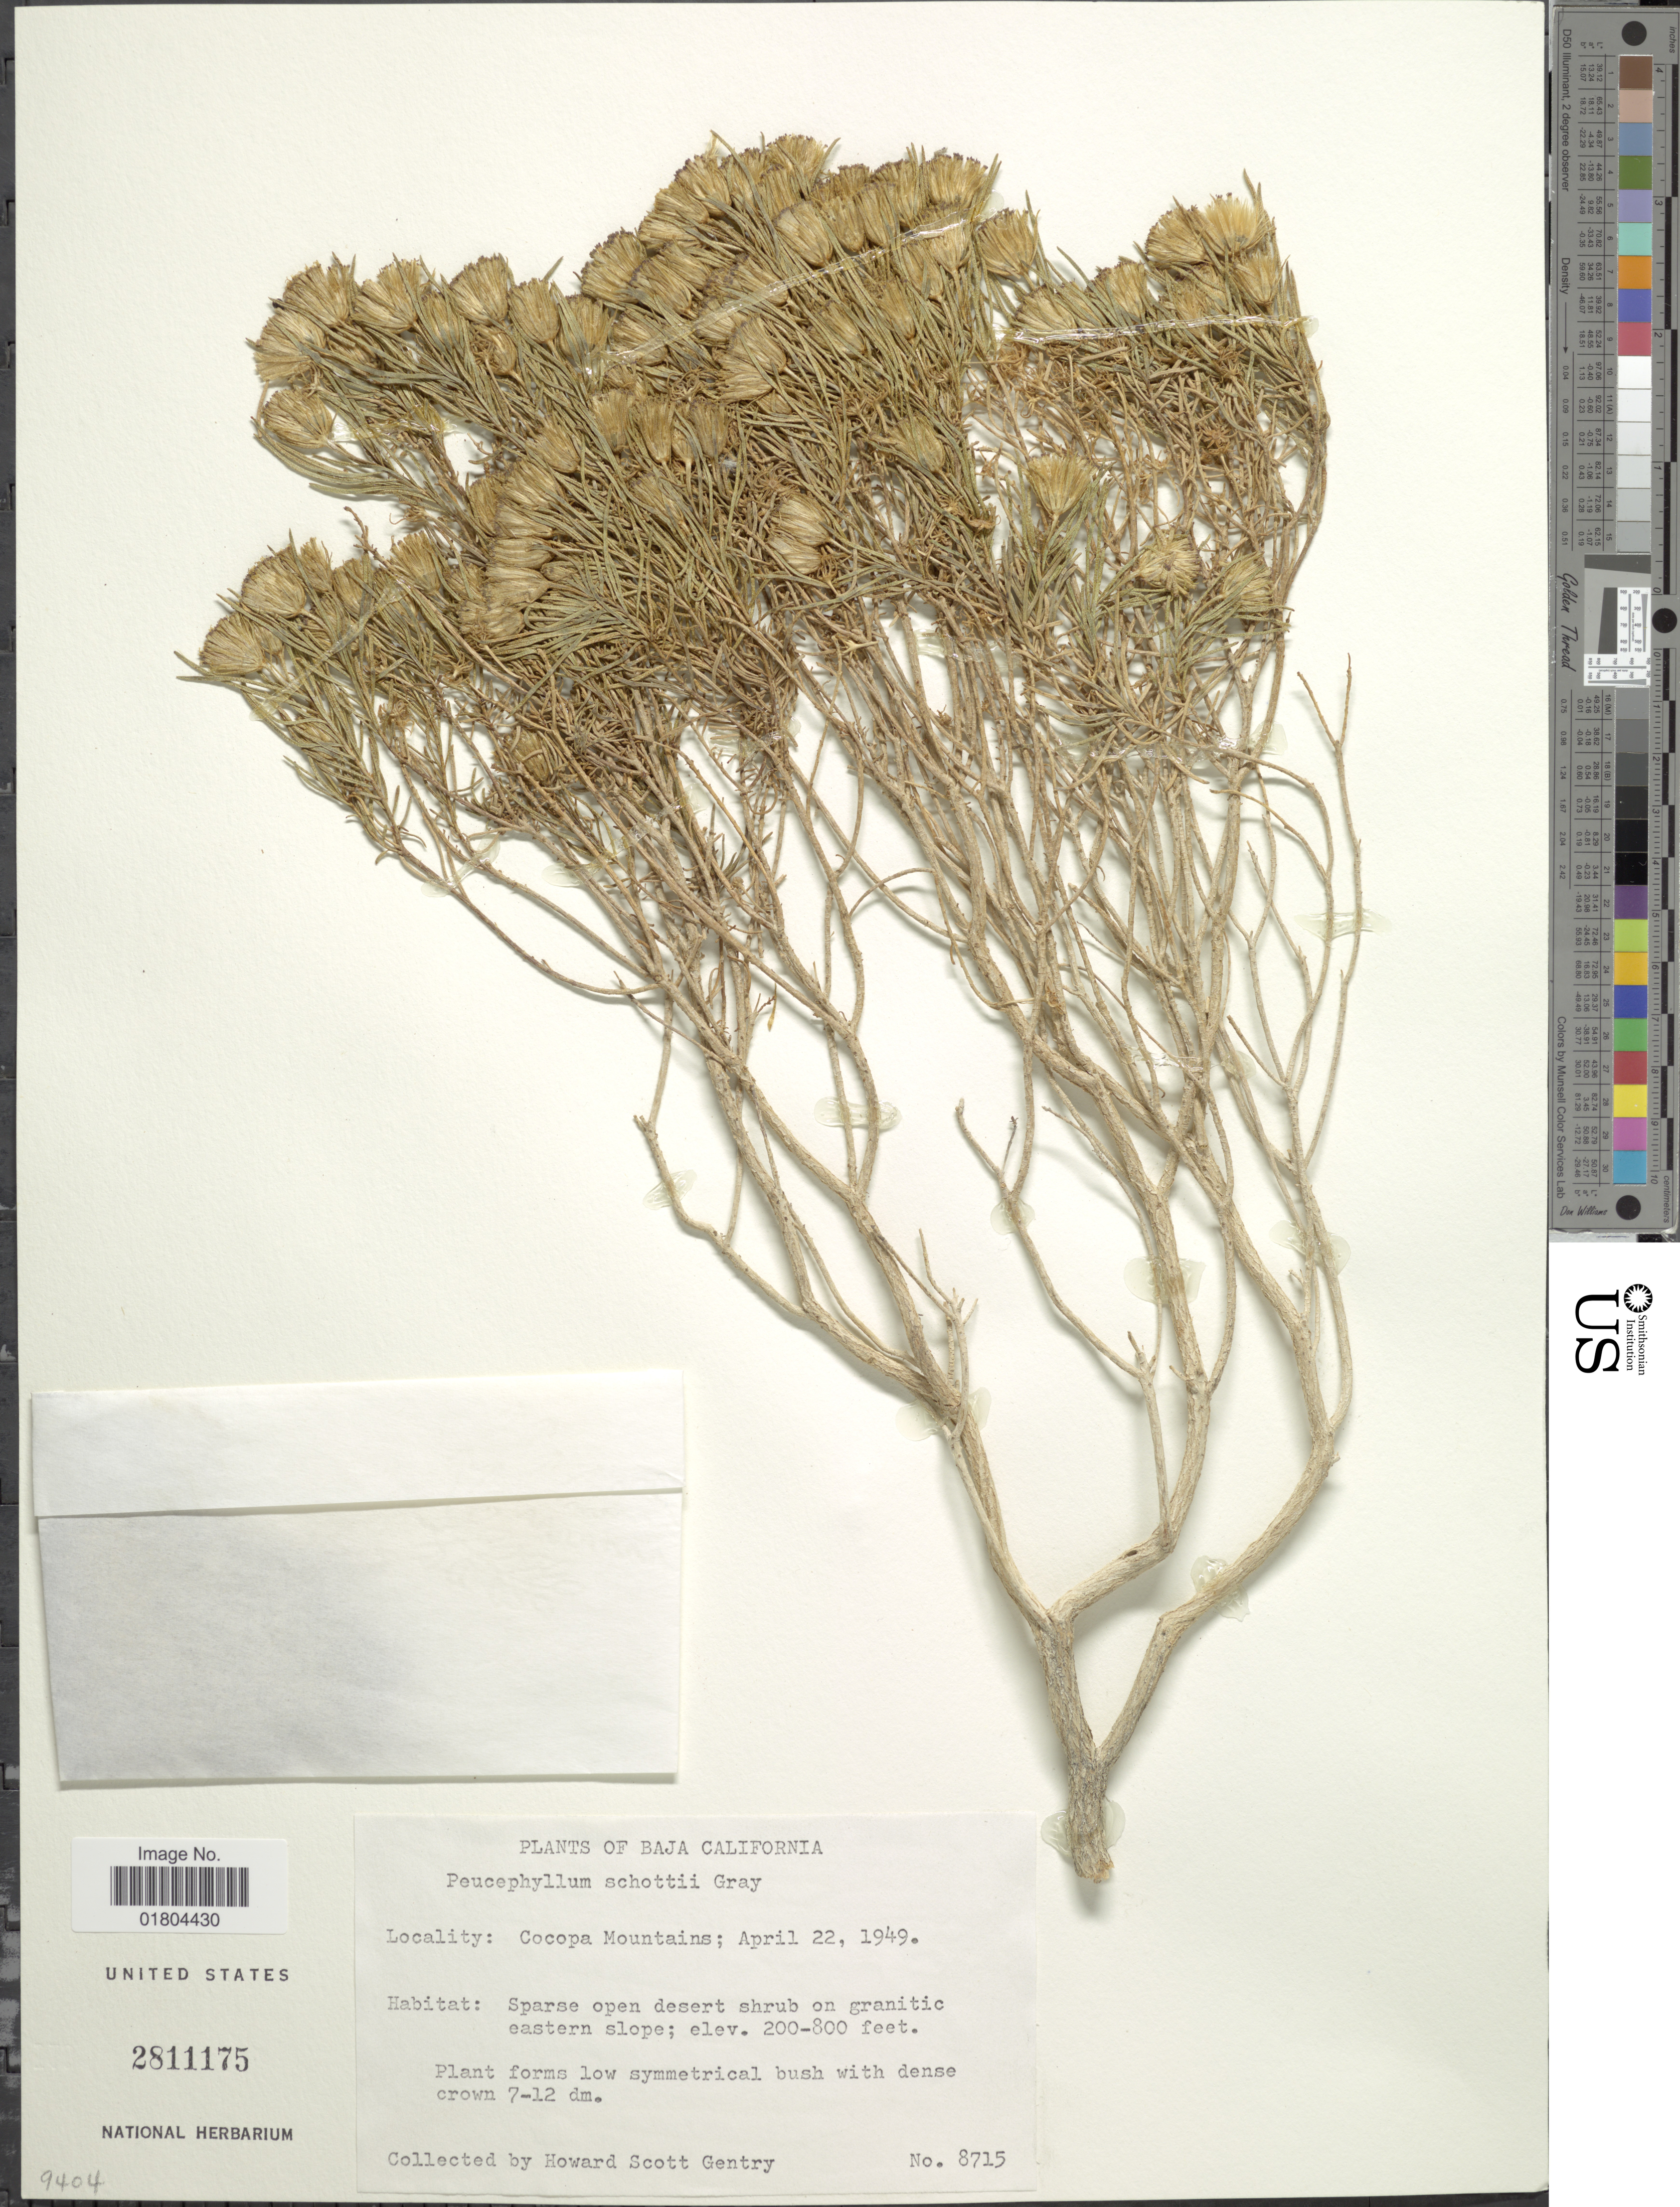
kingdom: Plantae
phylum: Tracheophyta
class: Magnoliopsida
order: Asterales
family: Asteraceae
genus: Peucephyllum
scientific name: Peucephyllum schottii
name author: A. Gray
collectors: H. S. Gentry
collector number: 8715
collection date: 1949-04-22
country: Mexico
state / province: Baja California Sur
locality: Cocopa Mountains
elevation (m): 61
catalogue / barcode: US 2811175